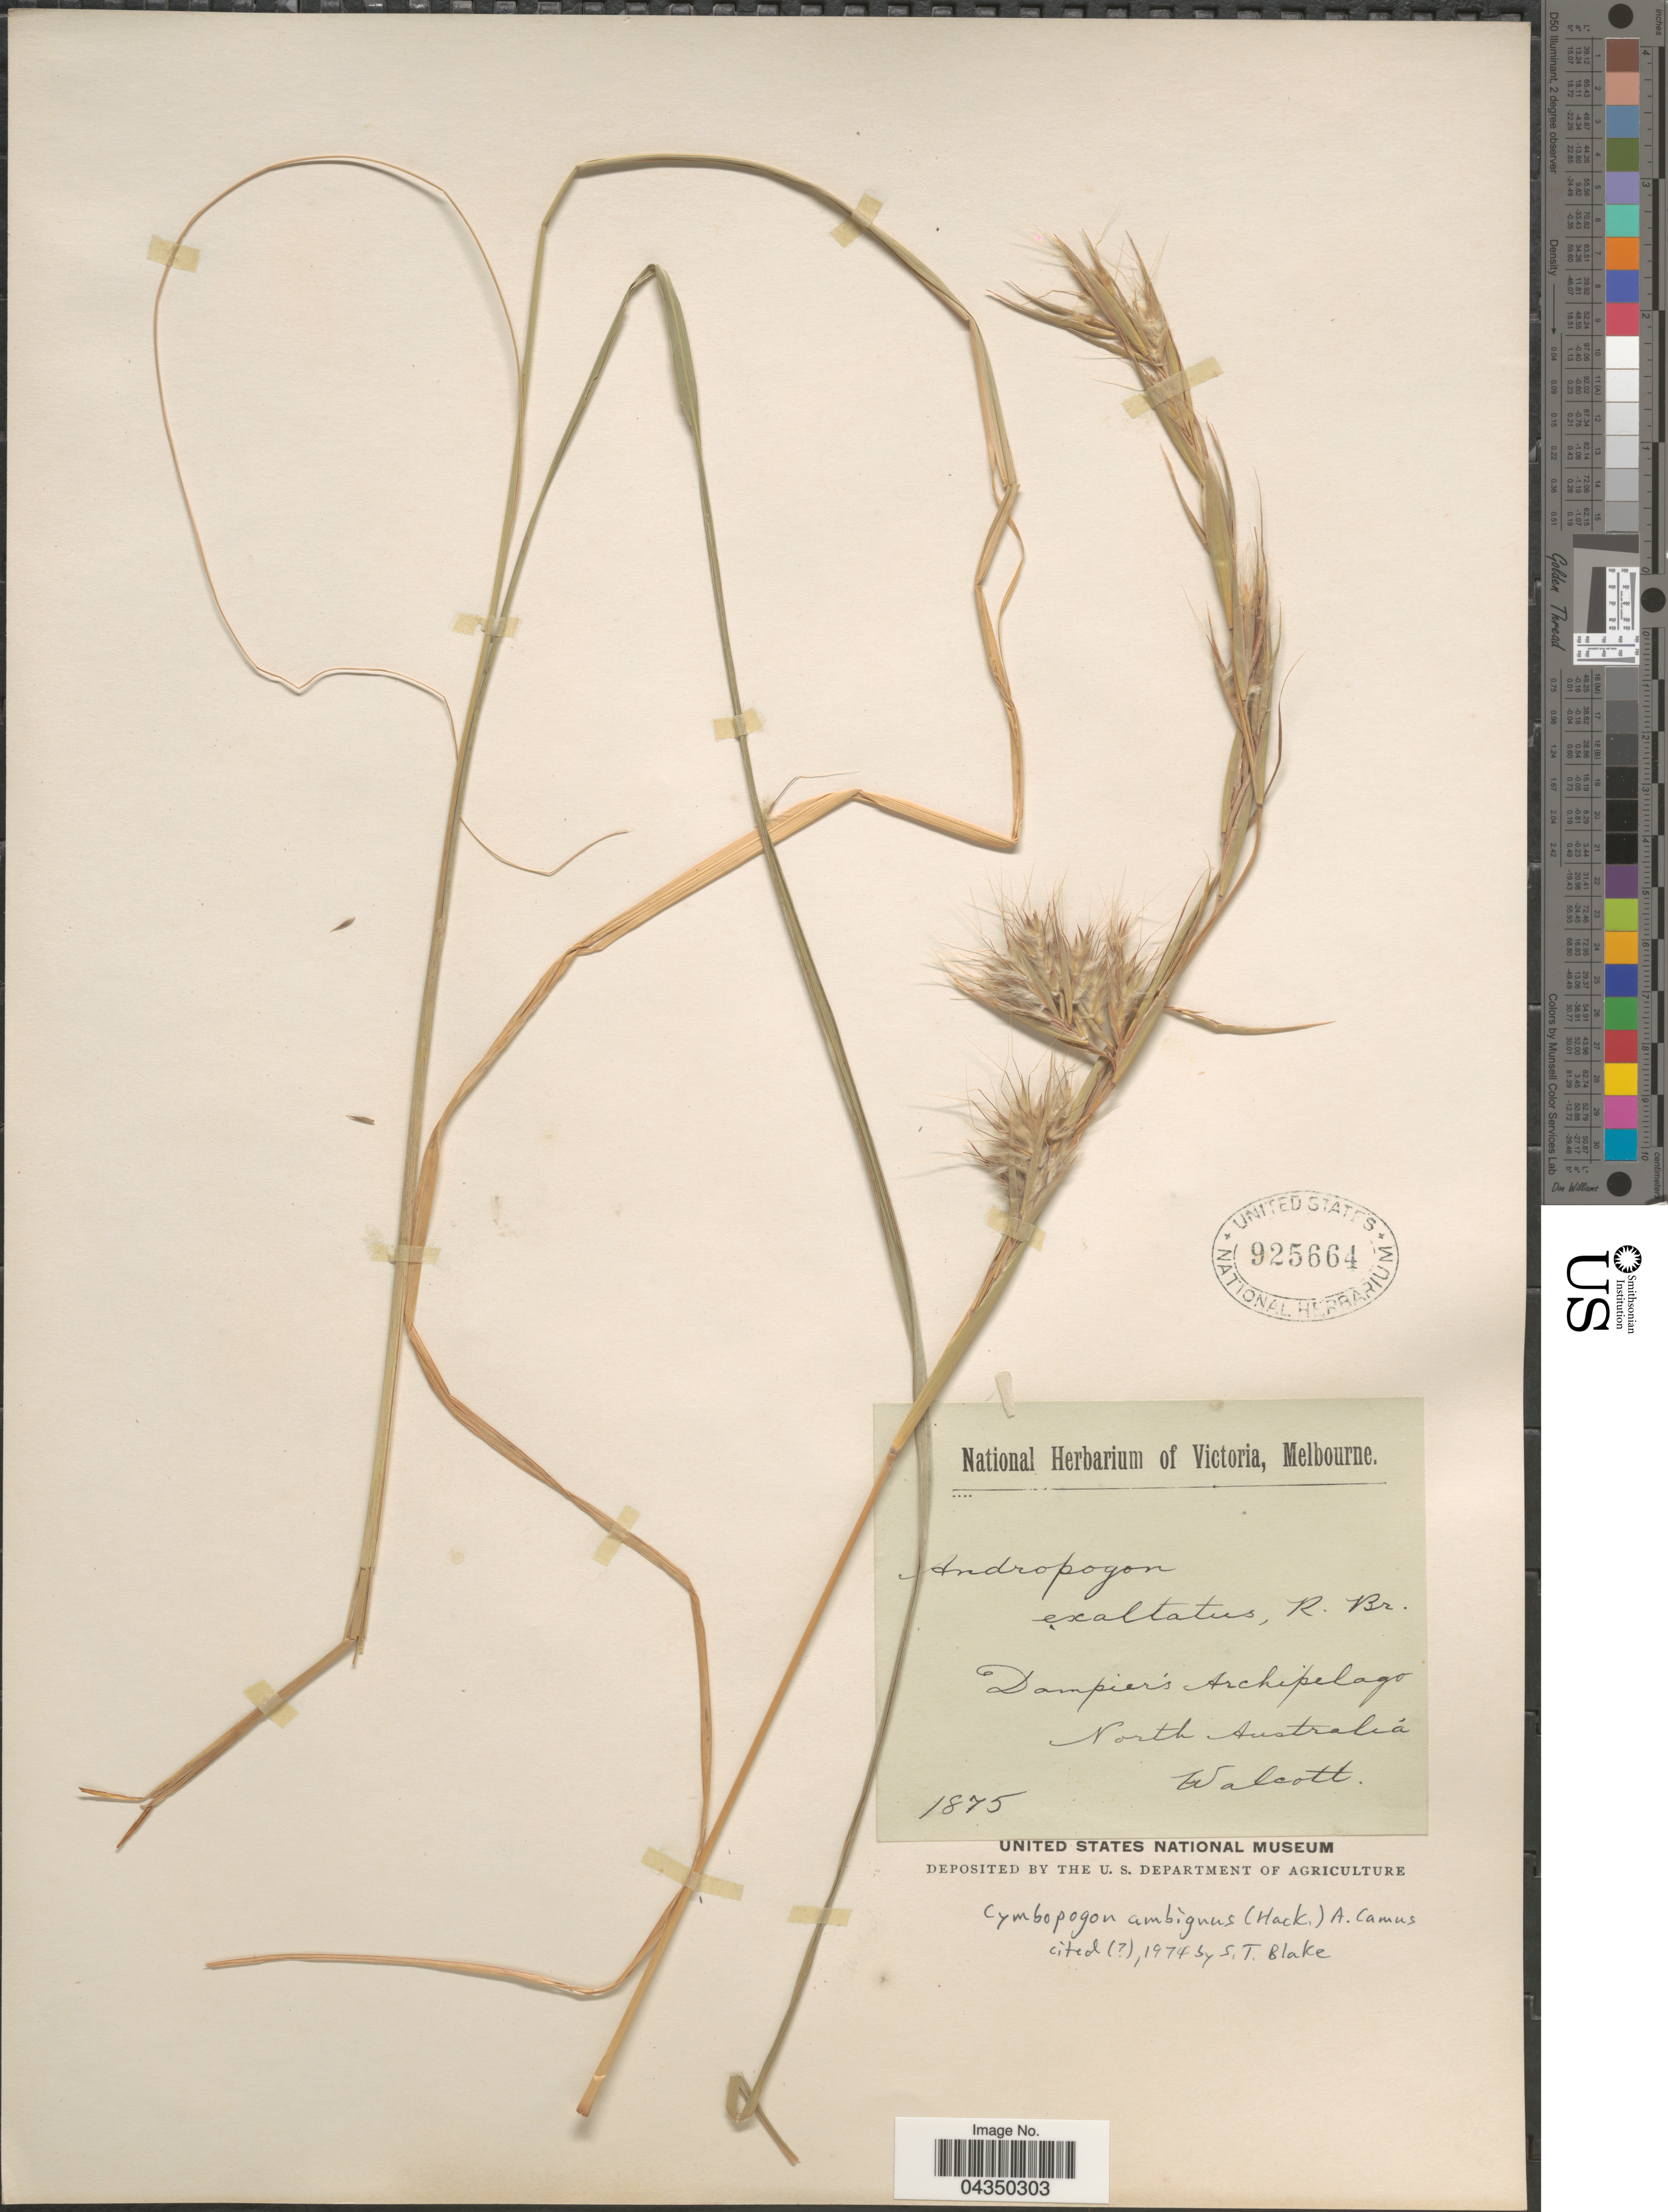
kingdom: Plantae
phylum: Tracheophyta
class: Liliopsida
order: Poales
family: Poaceae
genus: Cymbopogon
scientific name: Cymbopogon ambiguus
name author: A. Camus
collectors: Walcott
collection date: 1875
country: Australia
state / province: Western Australia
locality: Dampier's Archipelago. North Australia.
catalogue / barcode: US 925664